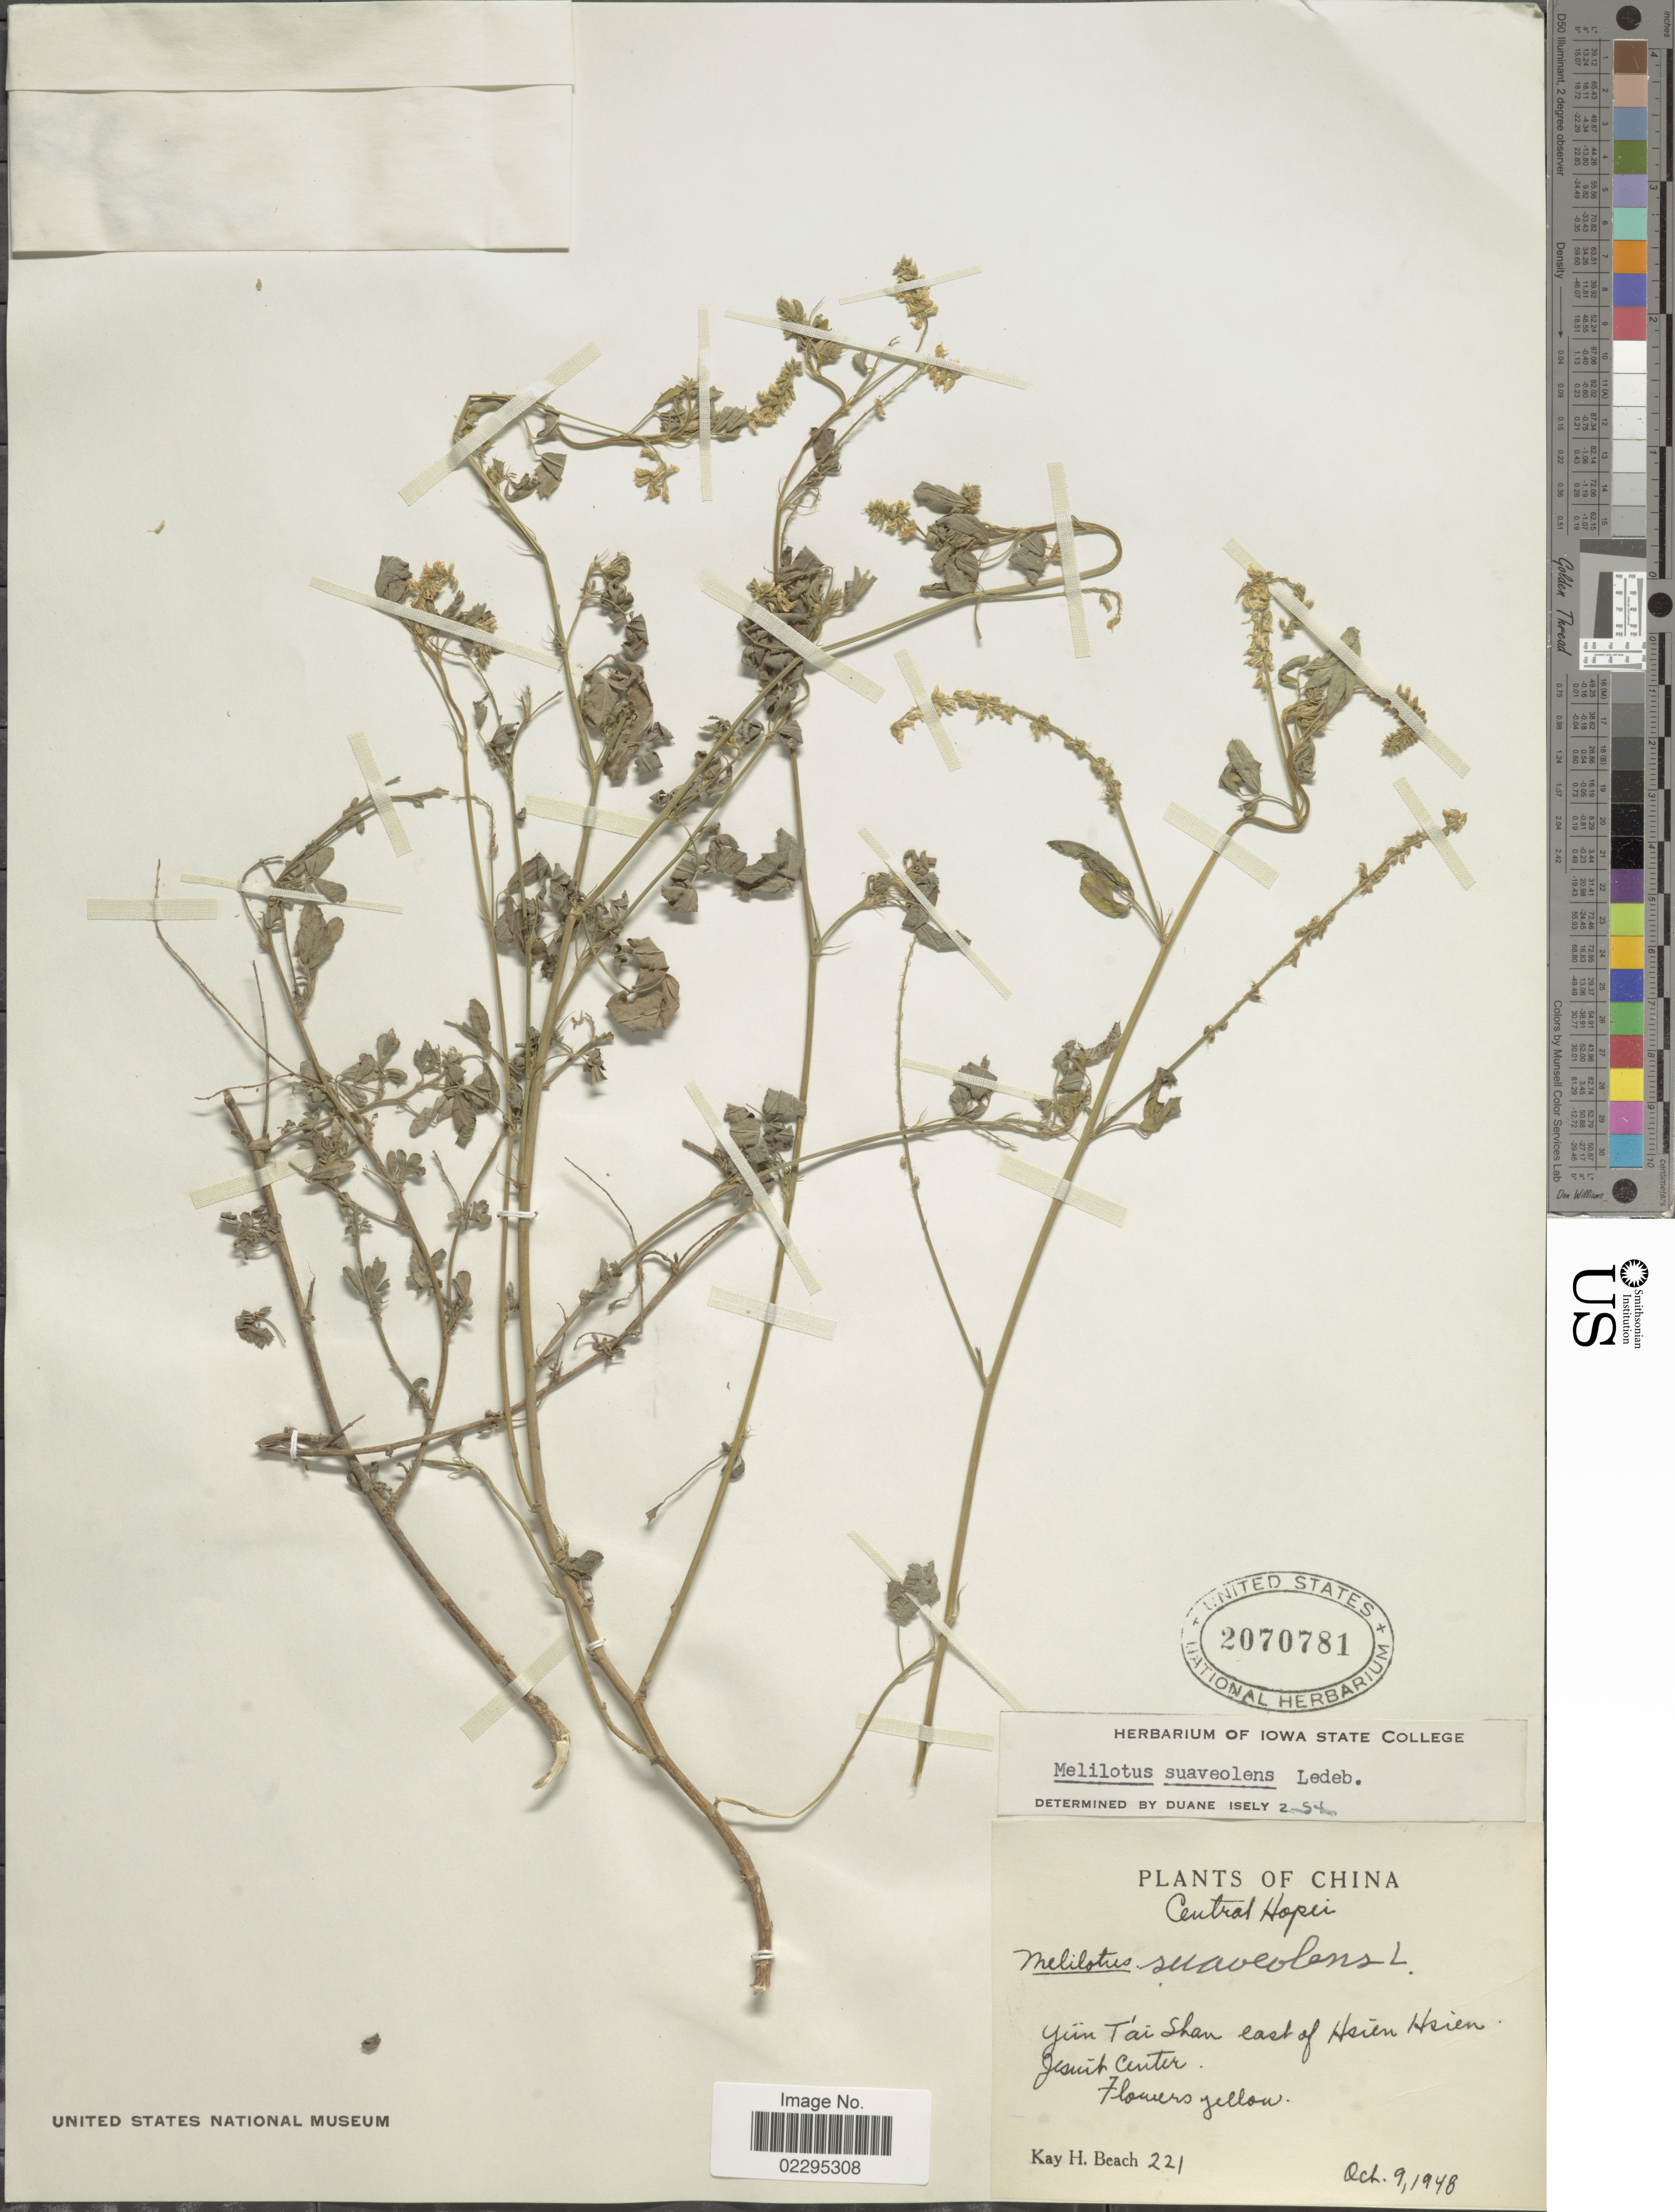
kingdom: Plantae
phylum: Tracheophyta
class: Magnoliopsida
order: Fabales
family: Fabaceae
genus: Melilotus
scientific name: Melilotus suaveolens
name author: Ledeb.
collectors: K. H. Beach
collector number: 221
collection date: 1948-10-09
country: China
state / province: Hebei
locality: Central Hopei, China. Yun T'ai Shah east of Hsien Hsien J [illegible text]. Center.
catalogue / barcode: US 2070781